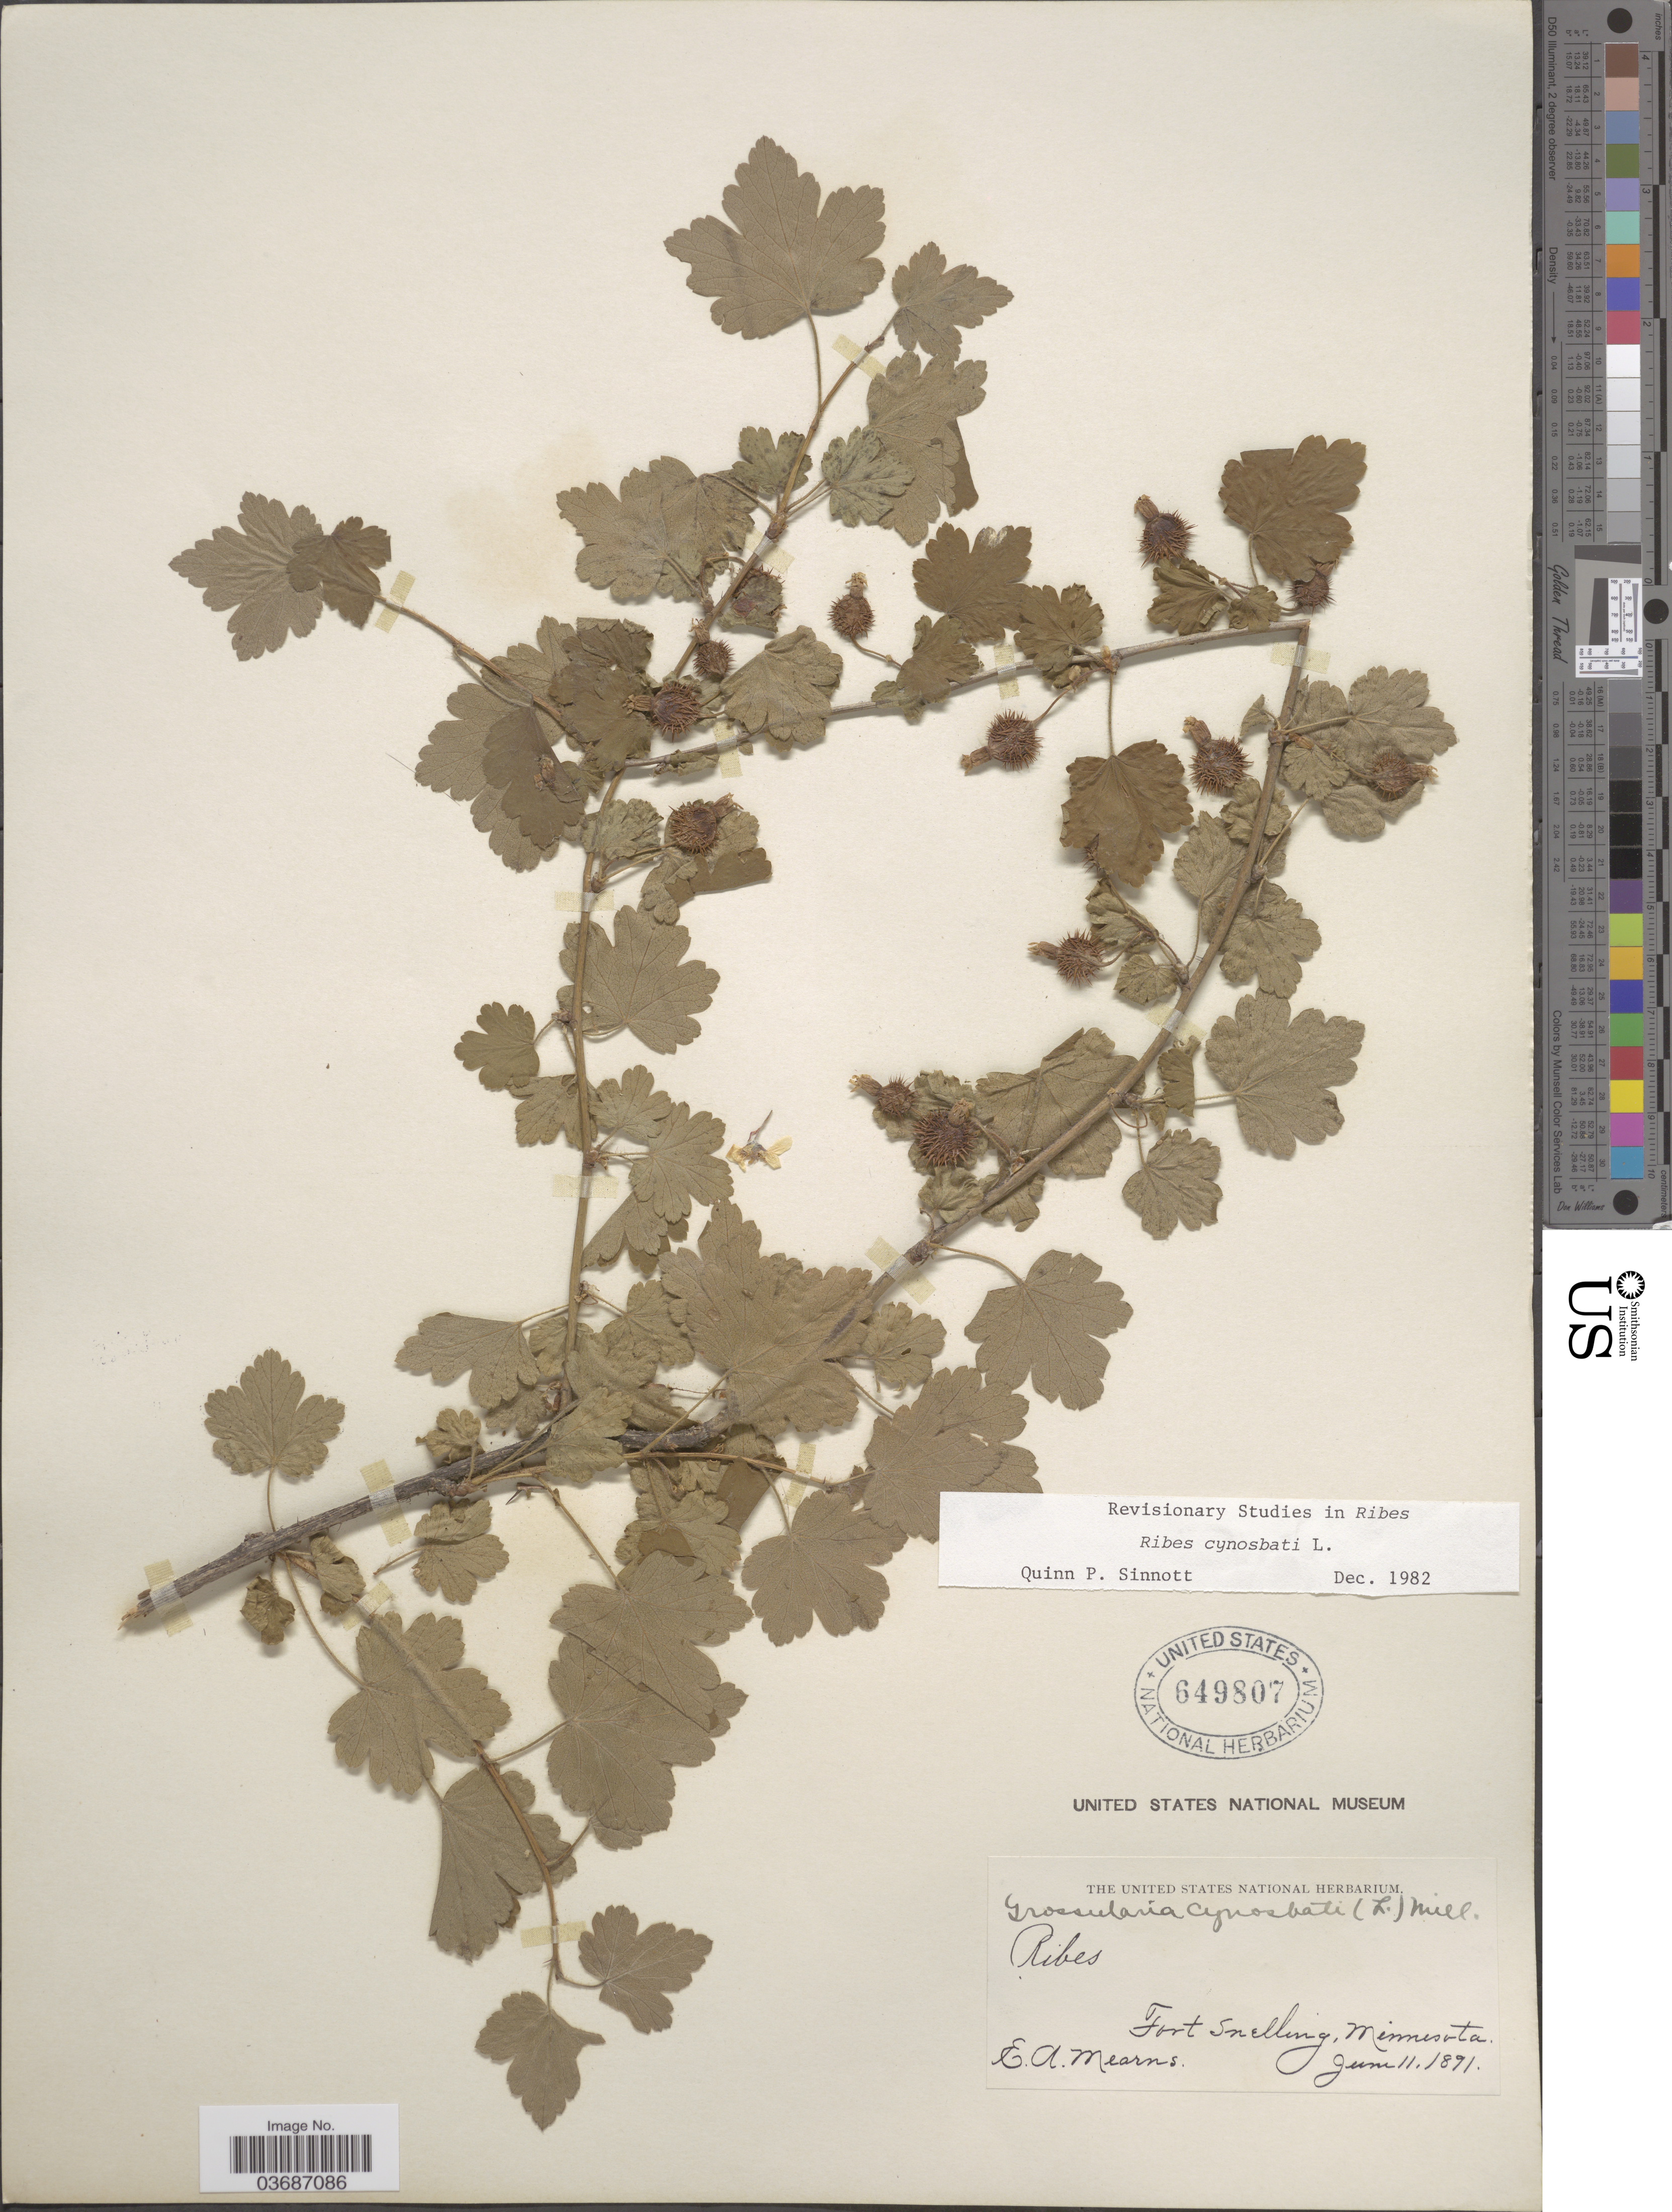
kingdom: Plantae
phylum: Tracheophyta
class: Magnoliopsida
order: Saxifragales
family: Grossulariaceae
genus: Ribes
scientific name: Ribes cynosbati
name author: L.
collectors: E. A. Mearns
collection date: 1891-06-11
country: United States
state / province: Minnesota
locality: Fort Snelling.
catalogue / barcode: US 649807